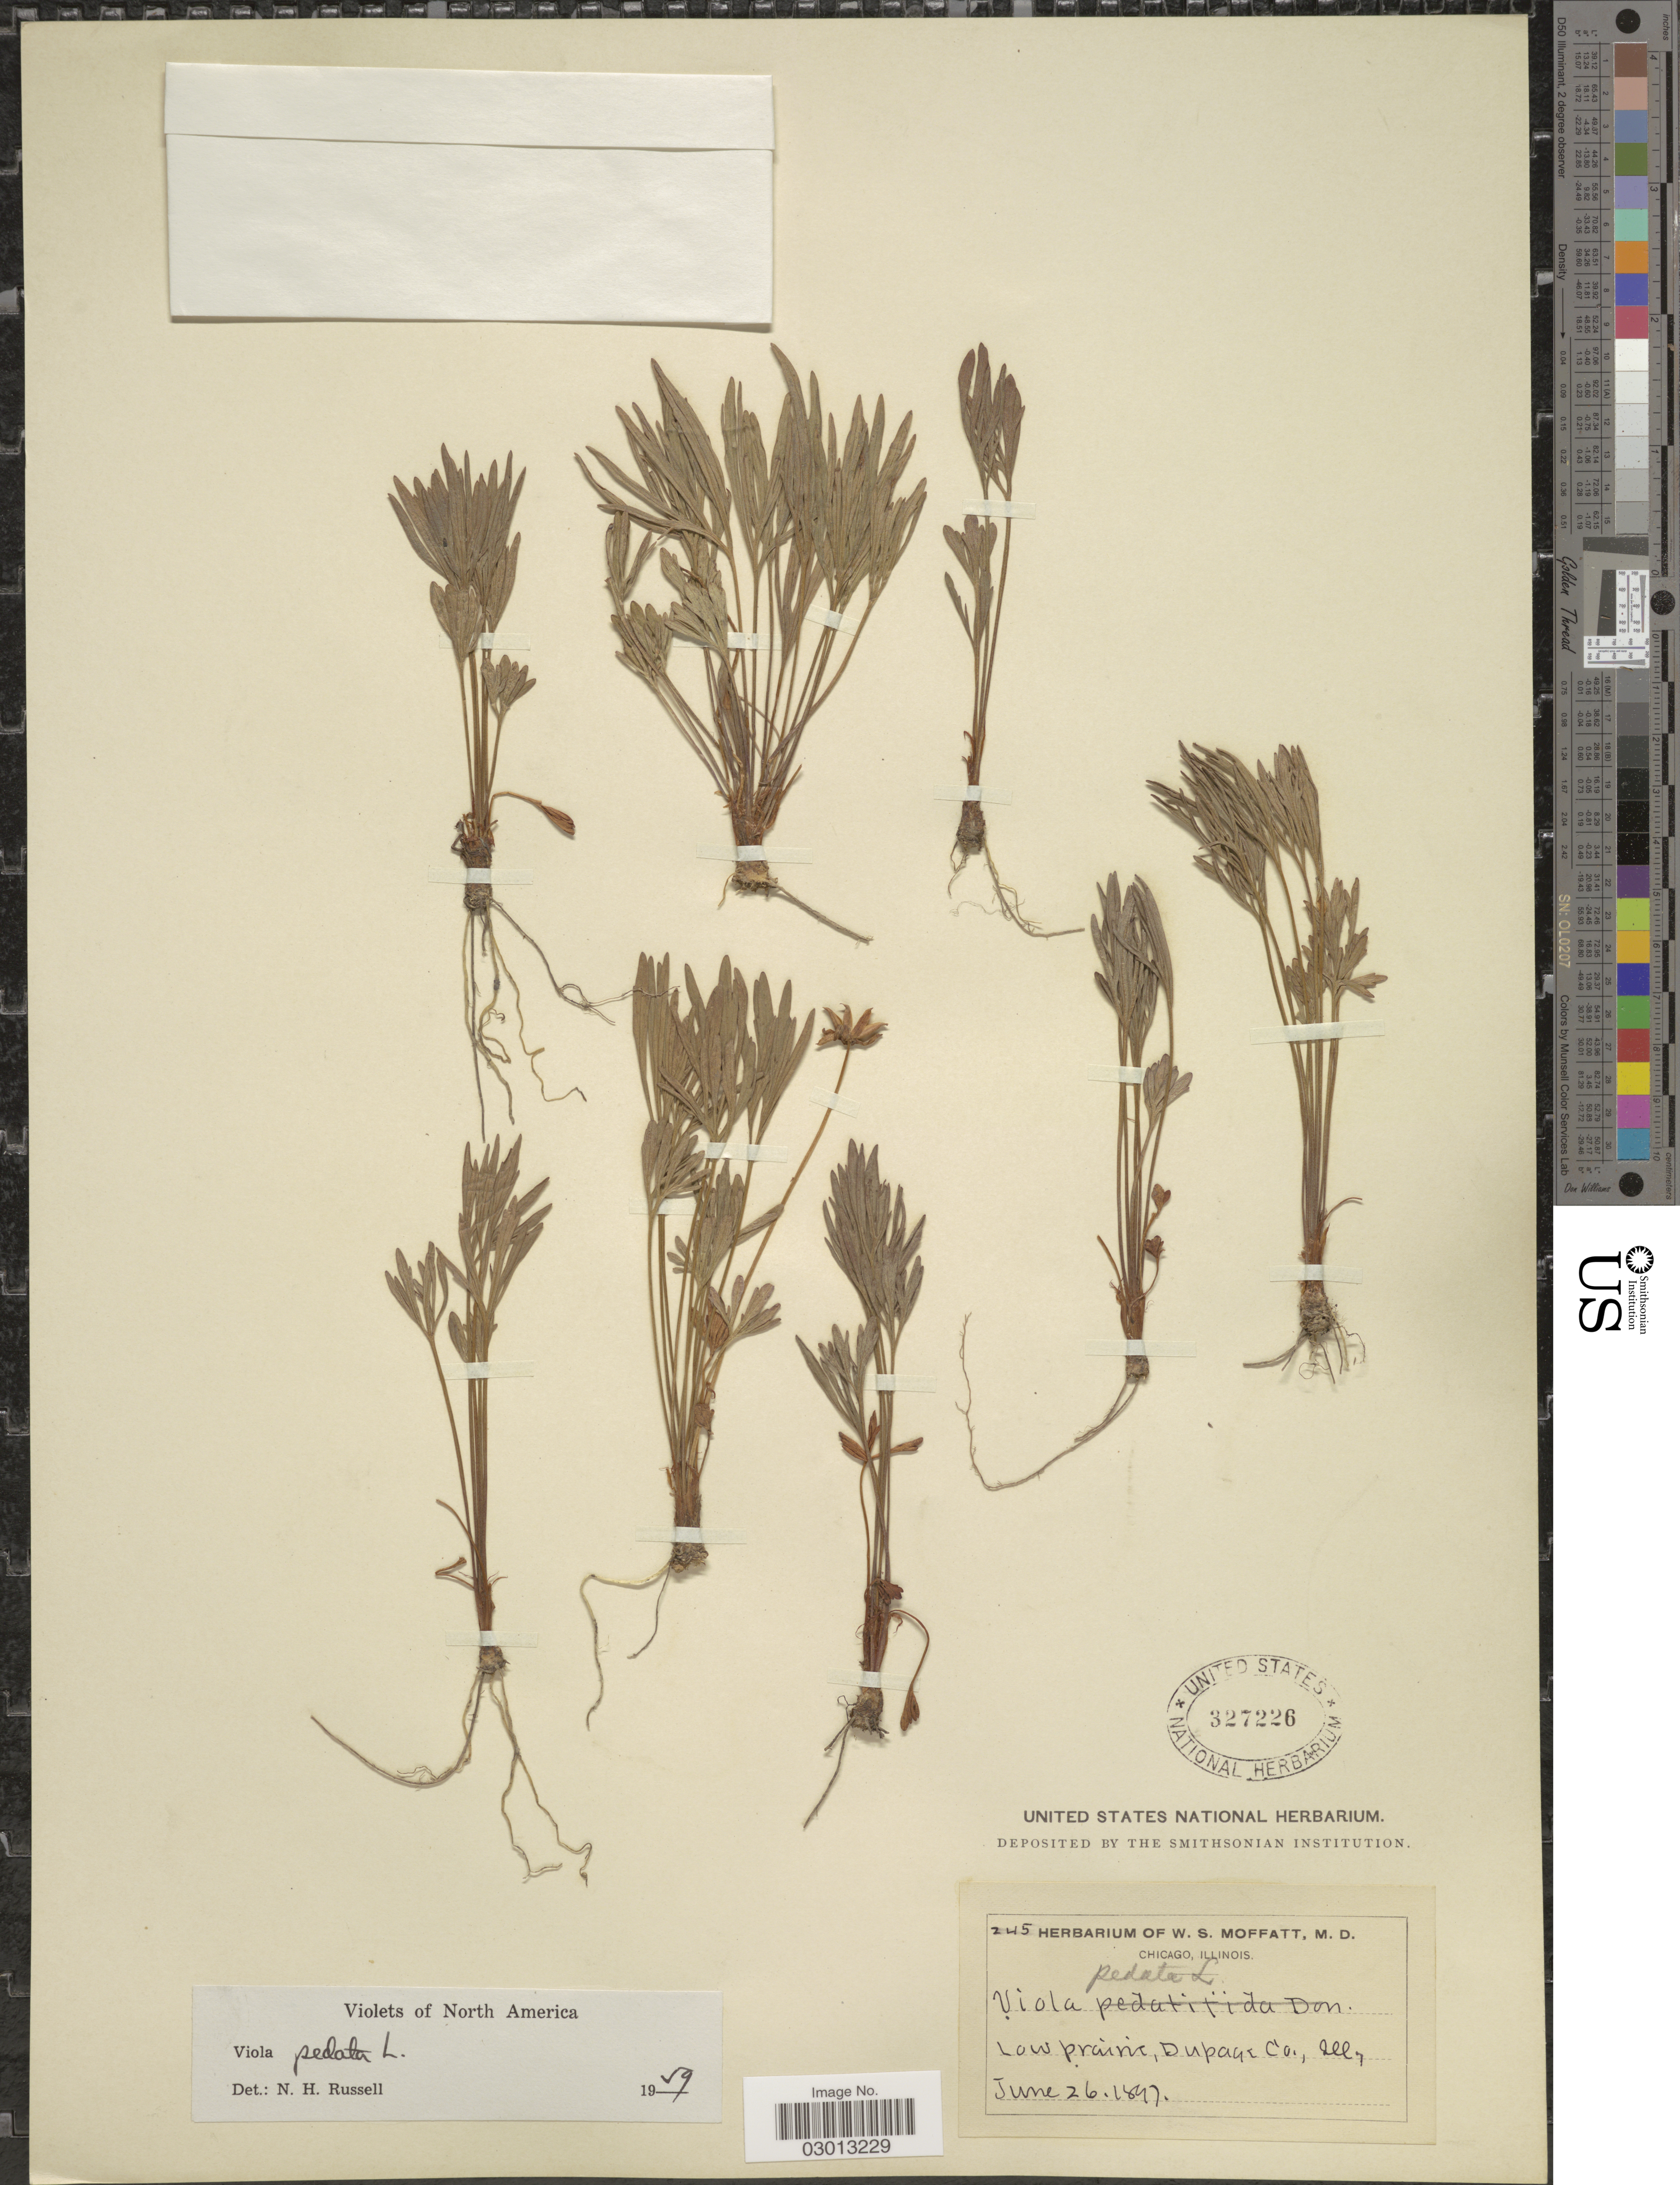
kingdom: Plantae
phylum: Tracheophyta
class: Magnoliopsida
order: Malpighiales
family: Violaceae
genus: Viola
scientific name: Viola pedata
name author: L.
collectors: ex herb. W. S. Moffatt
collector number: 245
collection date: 1897-06-26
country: United States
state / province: Illinois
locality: DuPage Co.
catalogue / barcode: US 327226